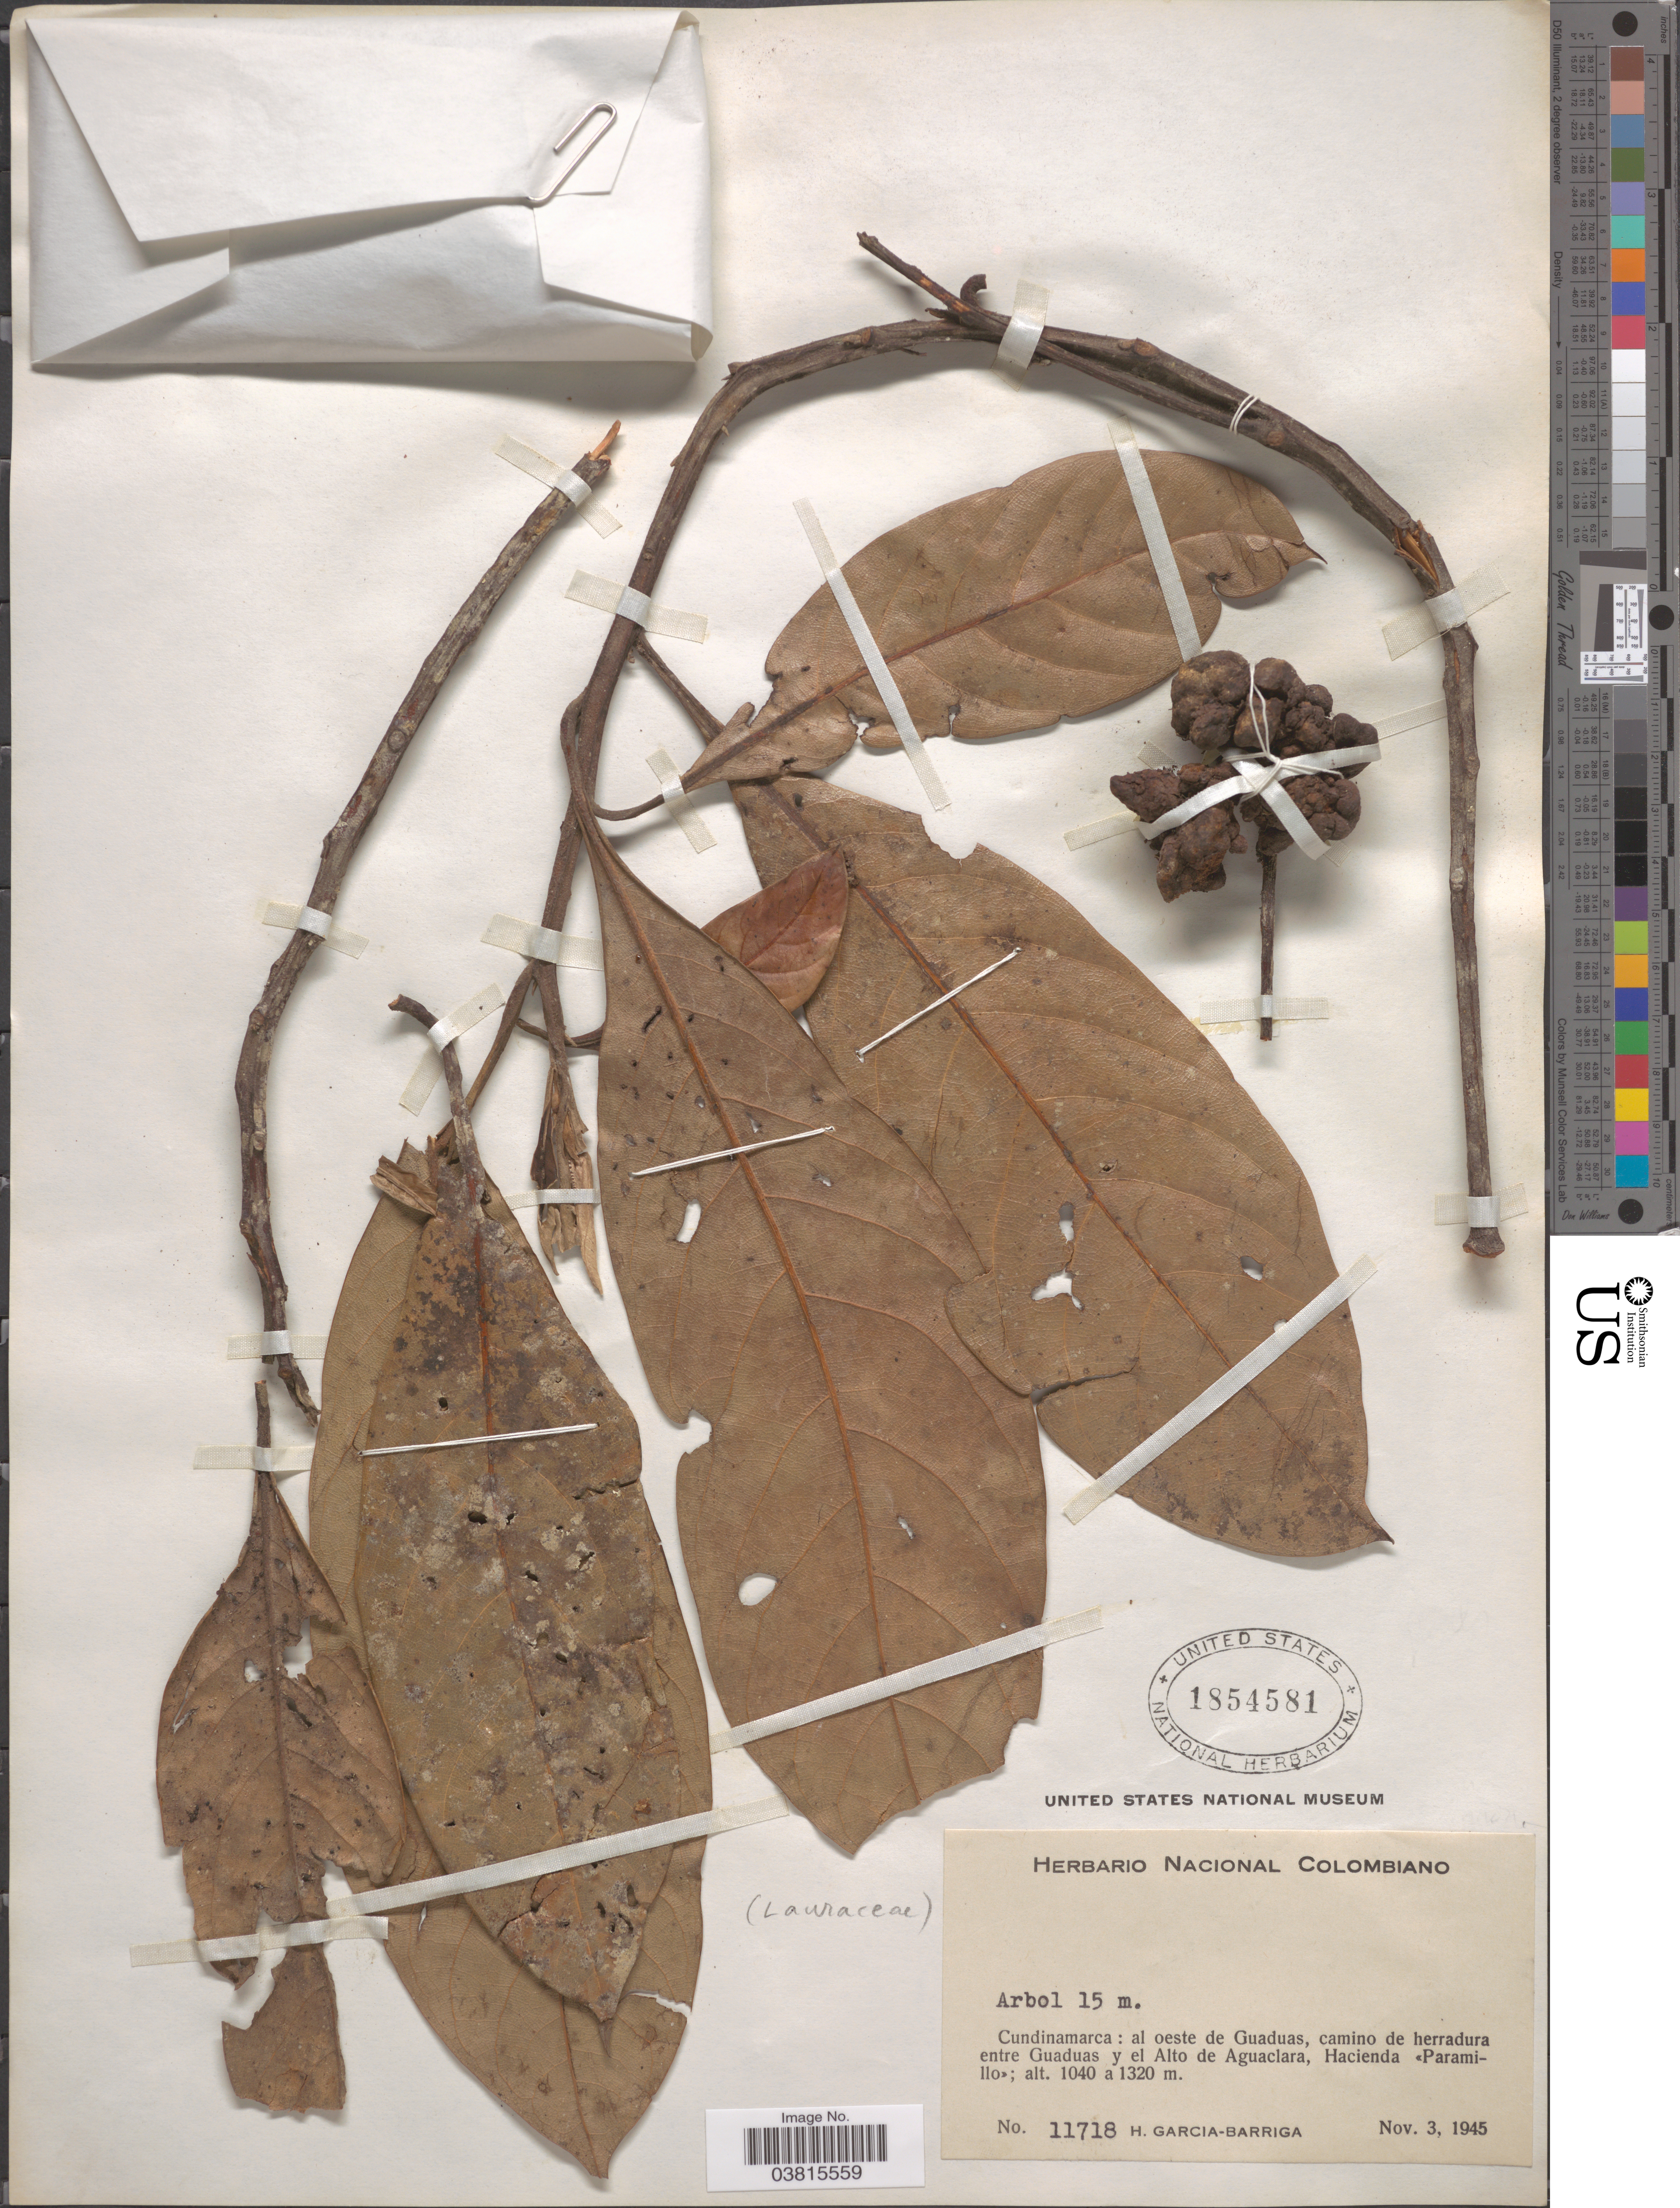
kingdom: Plantae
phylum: Tracheophyta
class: Magnoliopsida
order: Laurales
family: Lauraceae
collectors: H. García Barriga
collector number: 11718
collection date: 1945-11-03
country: Colombia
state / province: Cundinamarca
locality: Al oeste de Guaduas, camino de herradura entre Guaduas y el Alto de Aguaclara, Hacienda <Paramillo>.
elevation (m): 1040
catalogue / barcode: US 1854581